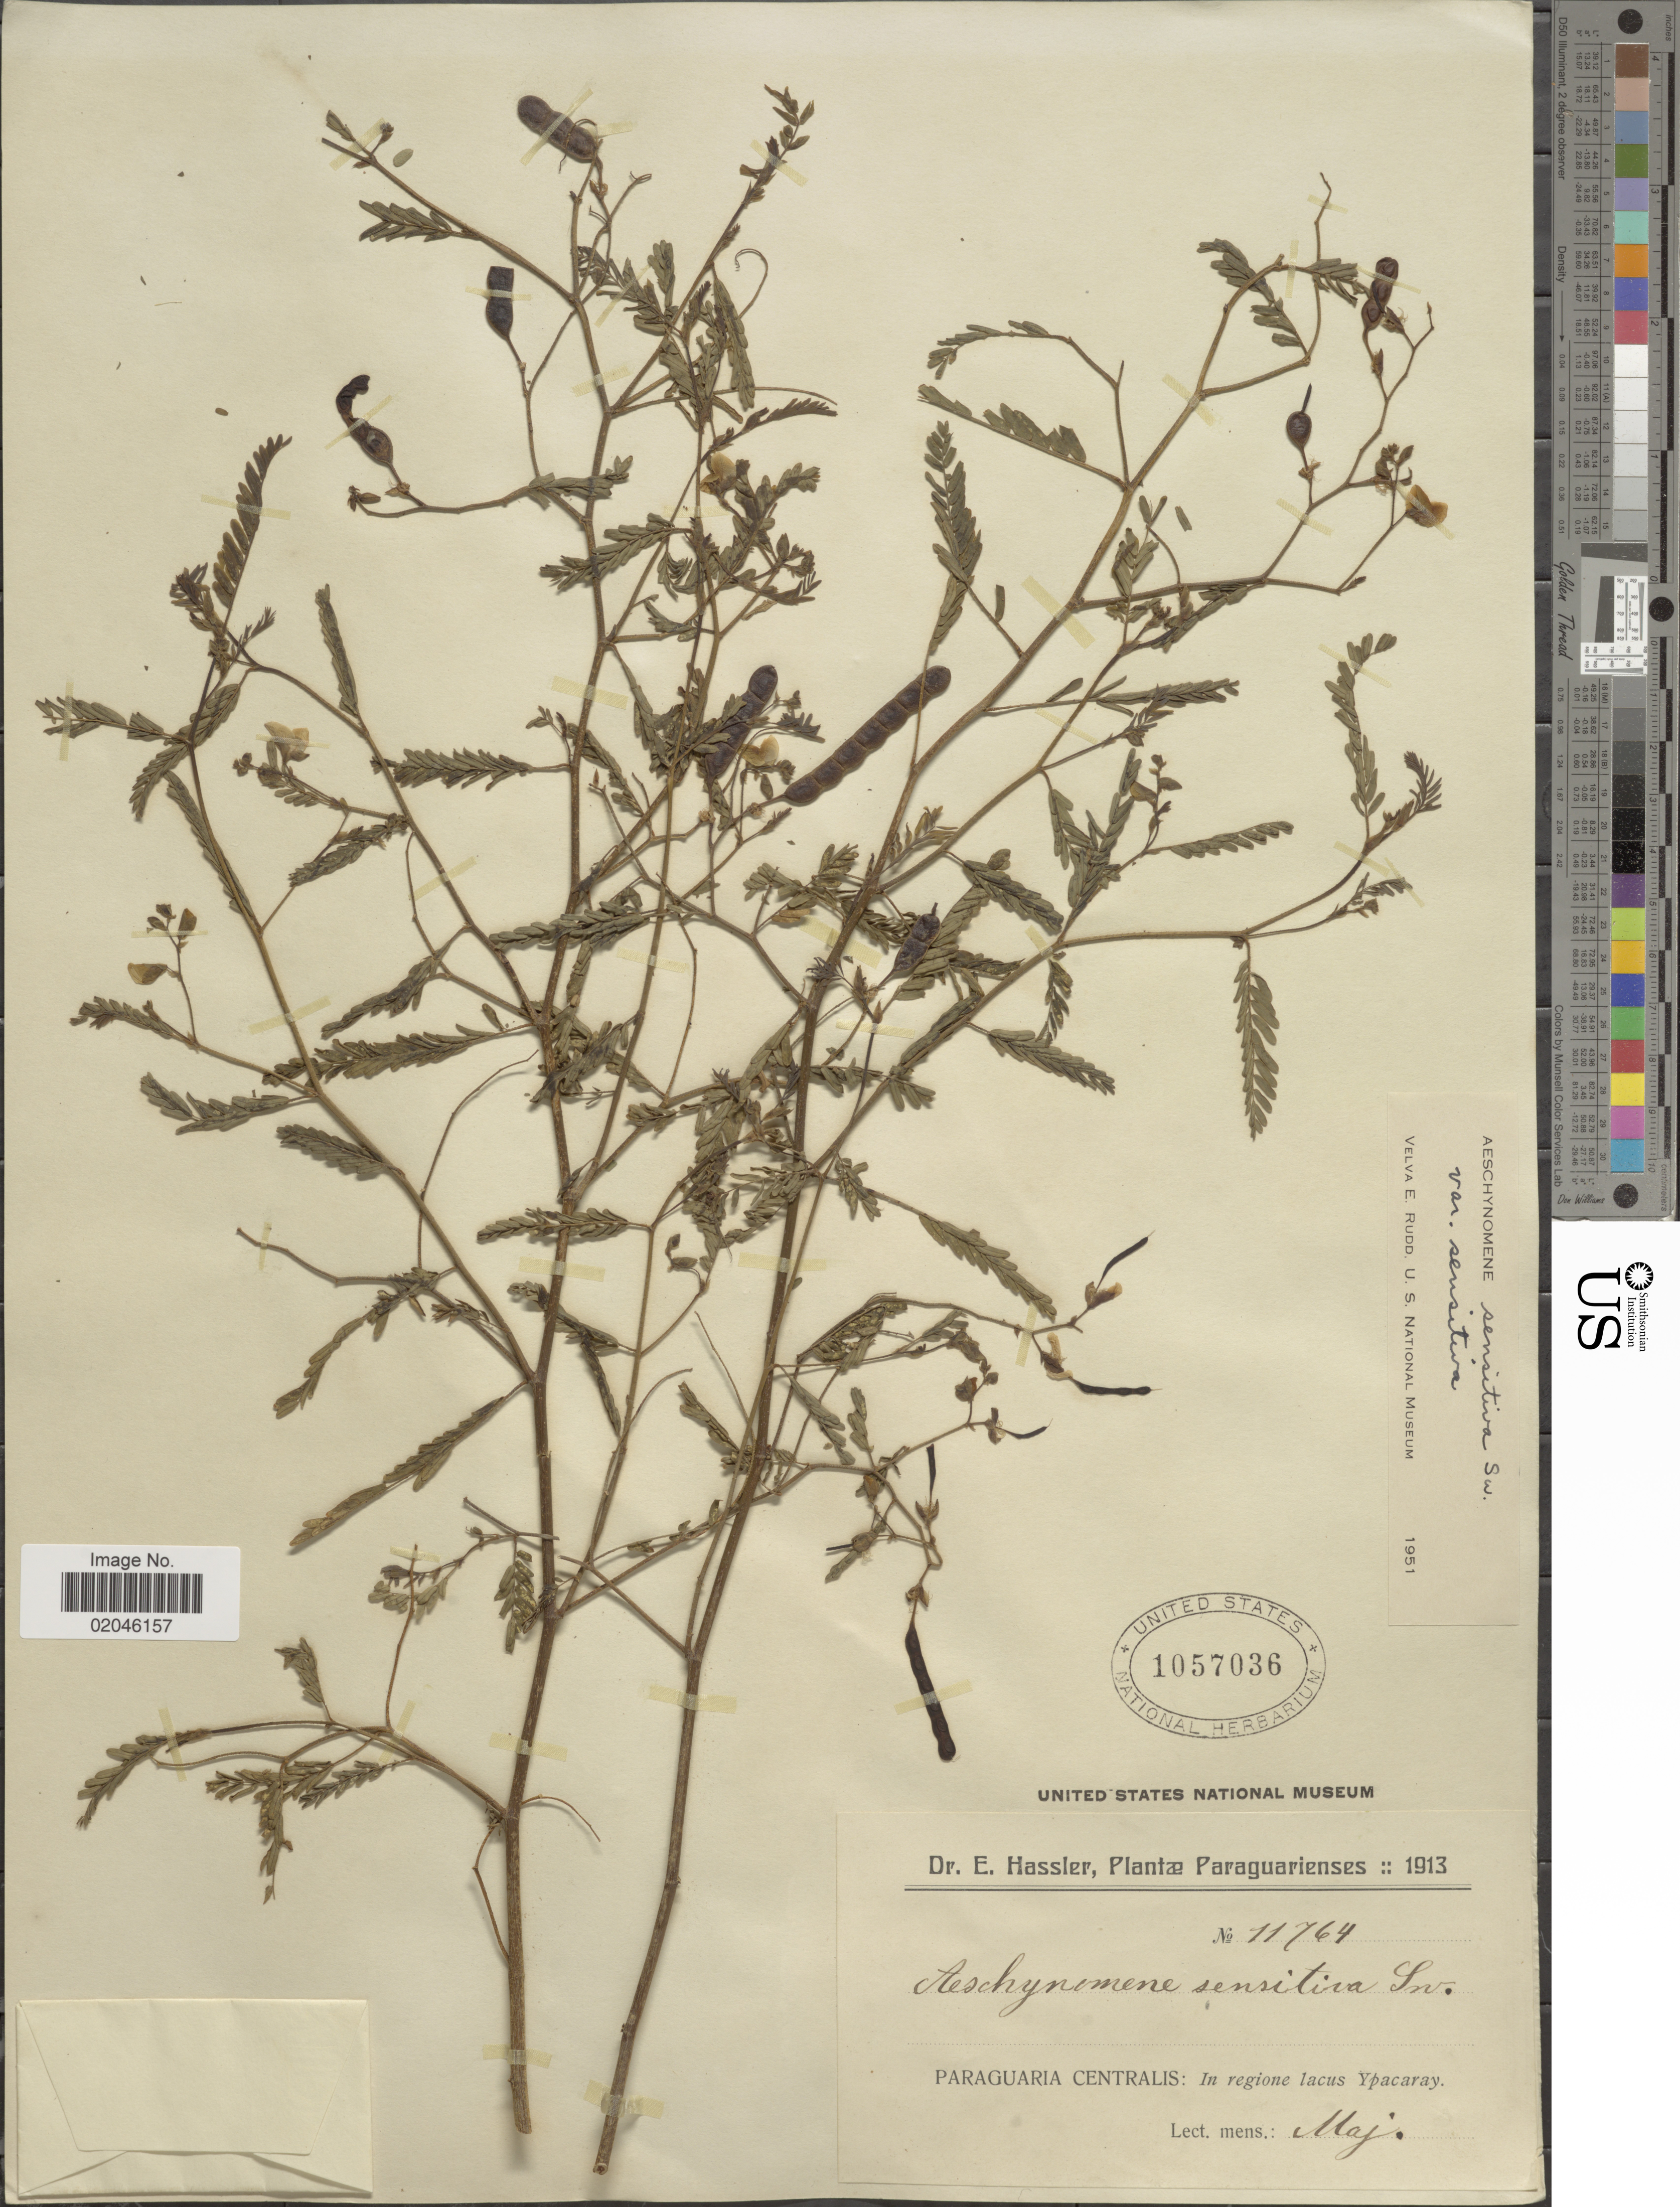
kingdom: Plantae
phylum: Tracheophyta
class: Magnoliopsida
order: Fabales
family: Fabaceae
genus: Aeschynomene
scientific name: Aeschynomene sensitiva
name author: Sw.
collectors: E. Hassler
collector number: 11764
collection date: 1913-05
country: Paraguay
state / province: Central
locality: In regione lacus Ypacaray.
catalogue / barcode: US 1057036